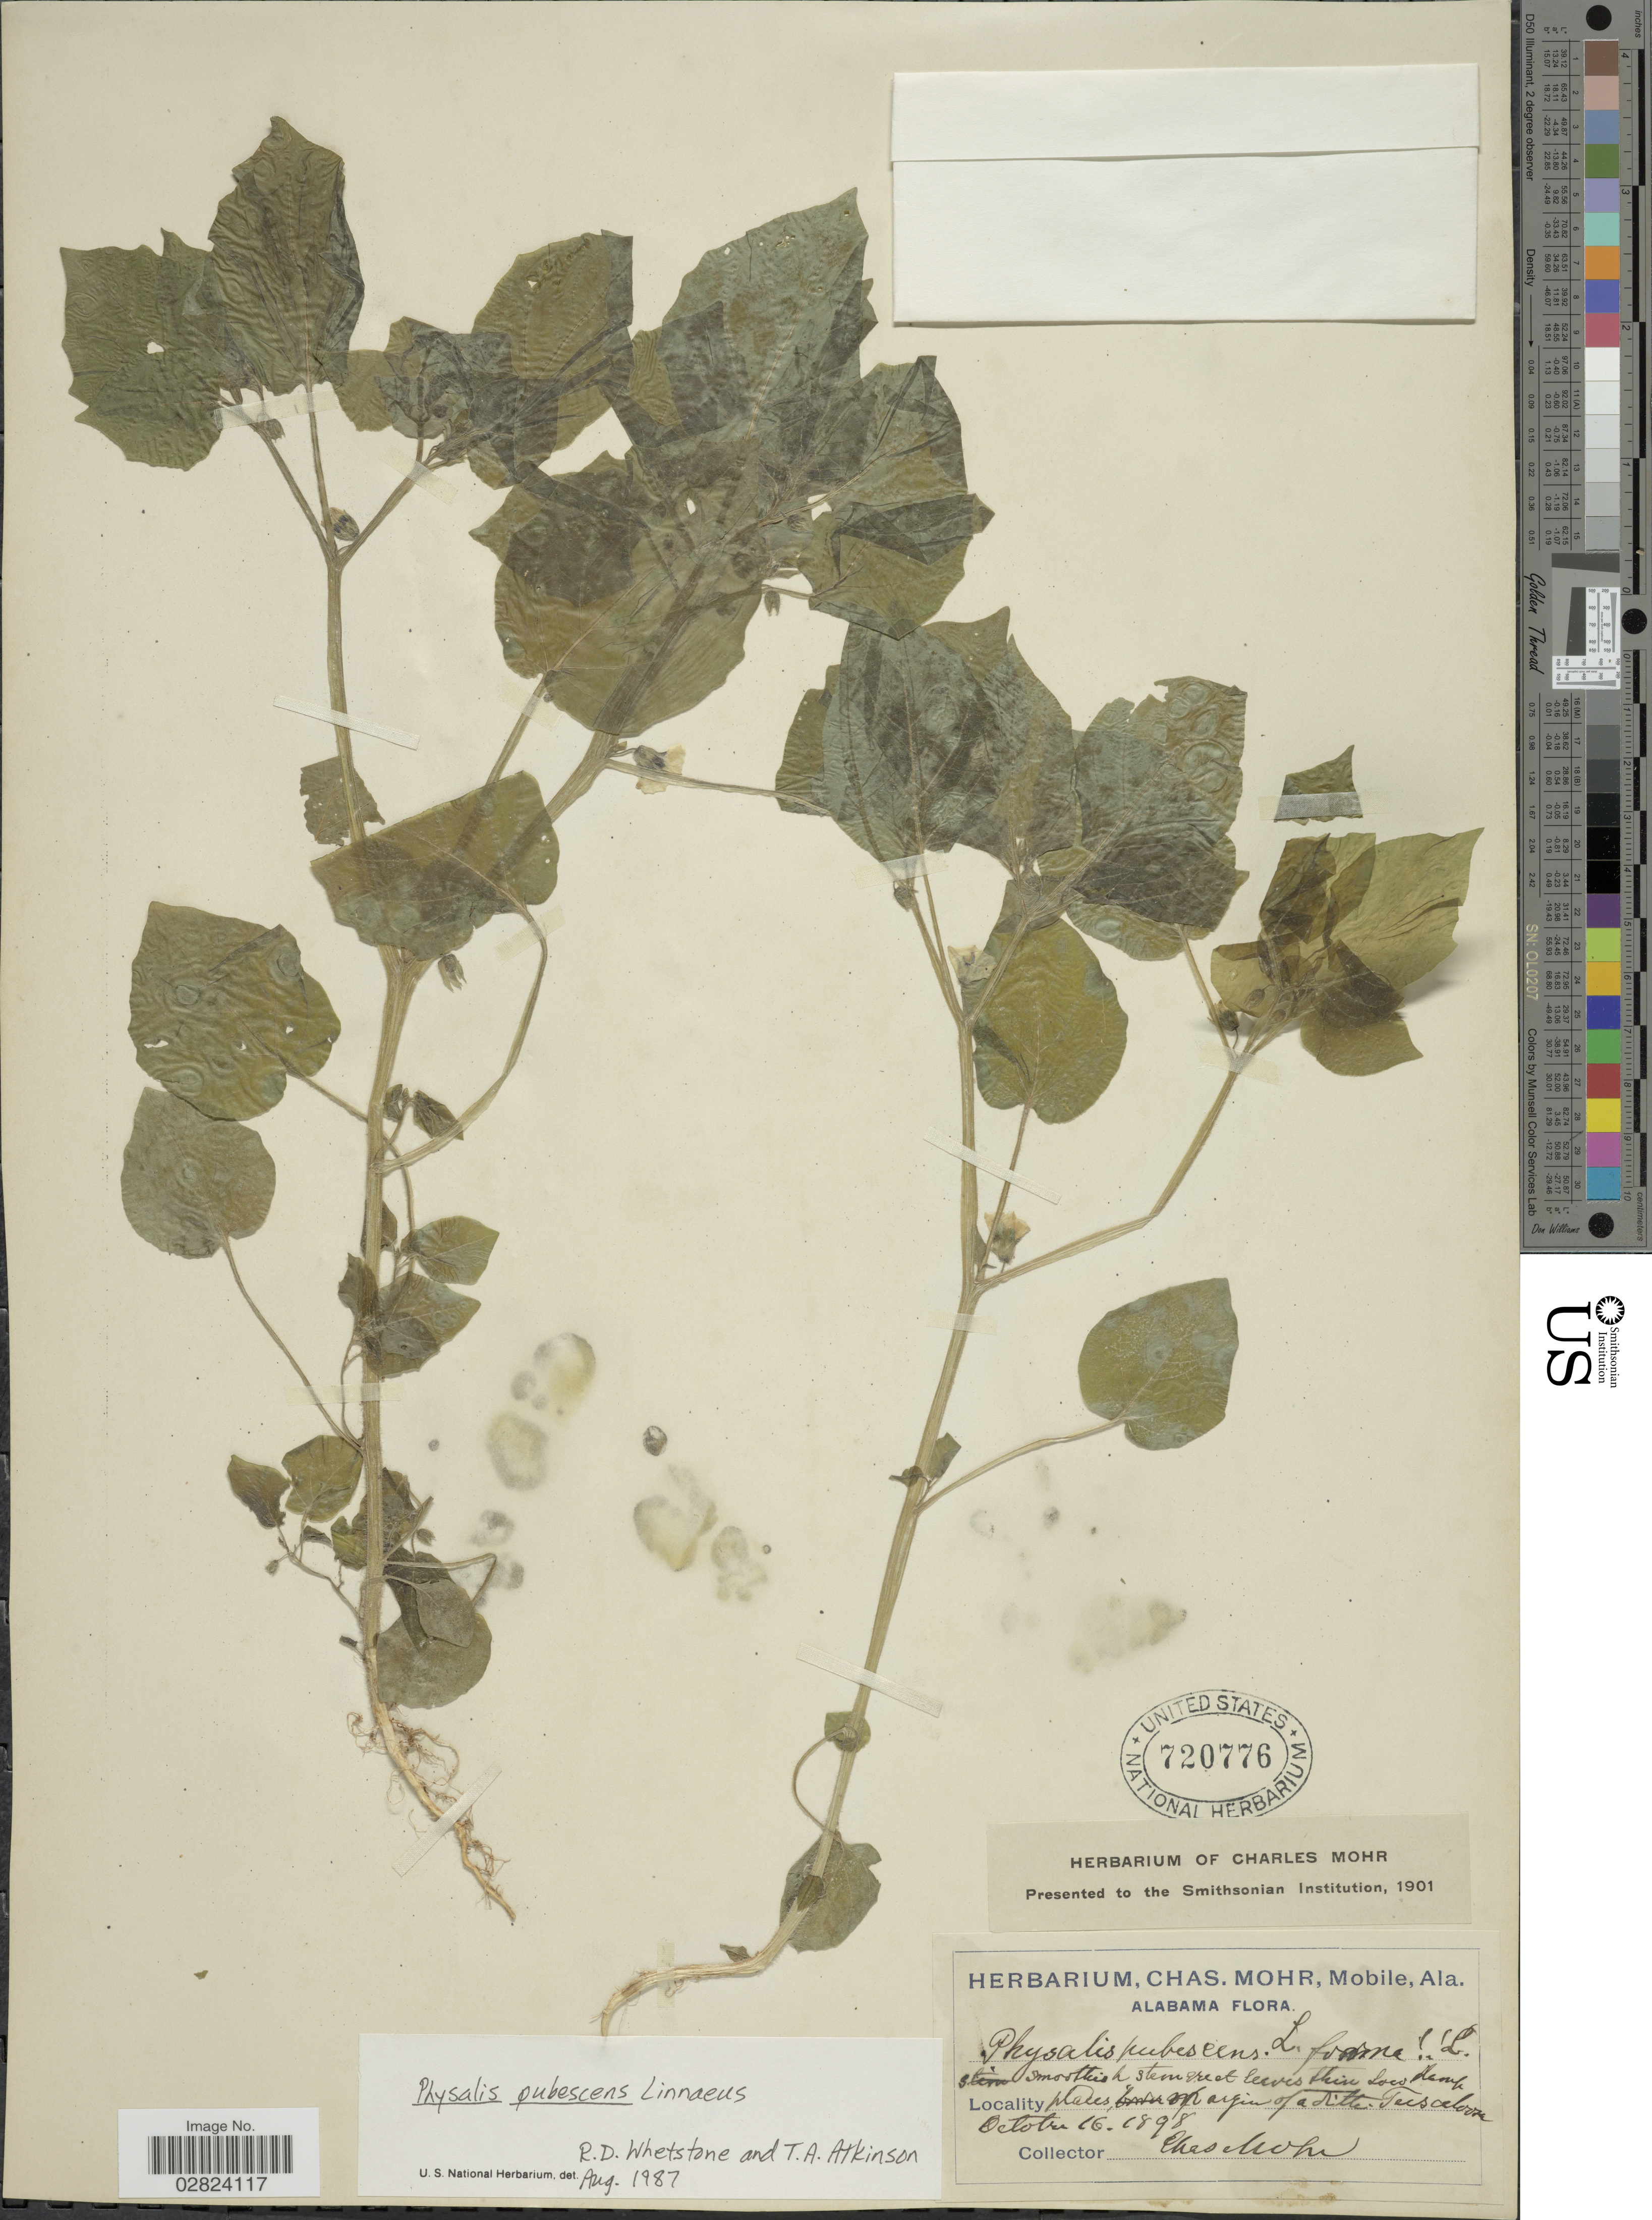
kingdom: Plantae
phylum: Tracheophyta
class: Magnoliopsida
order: Solanales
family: Solanaceae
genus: Physalis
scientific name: Physalis pubescens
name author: L.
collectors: Mohr, C. T. (herbarium)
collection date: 1898-10-16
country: United States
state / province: Alabama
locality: Margin of a little Tusceloosa.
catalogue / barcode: US 720776